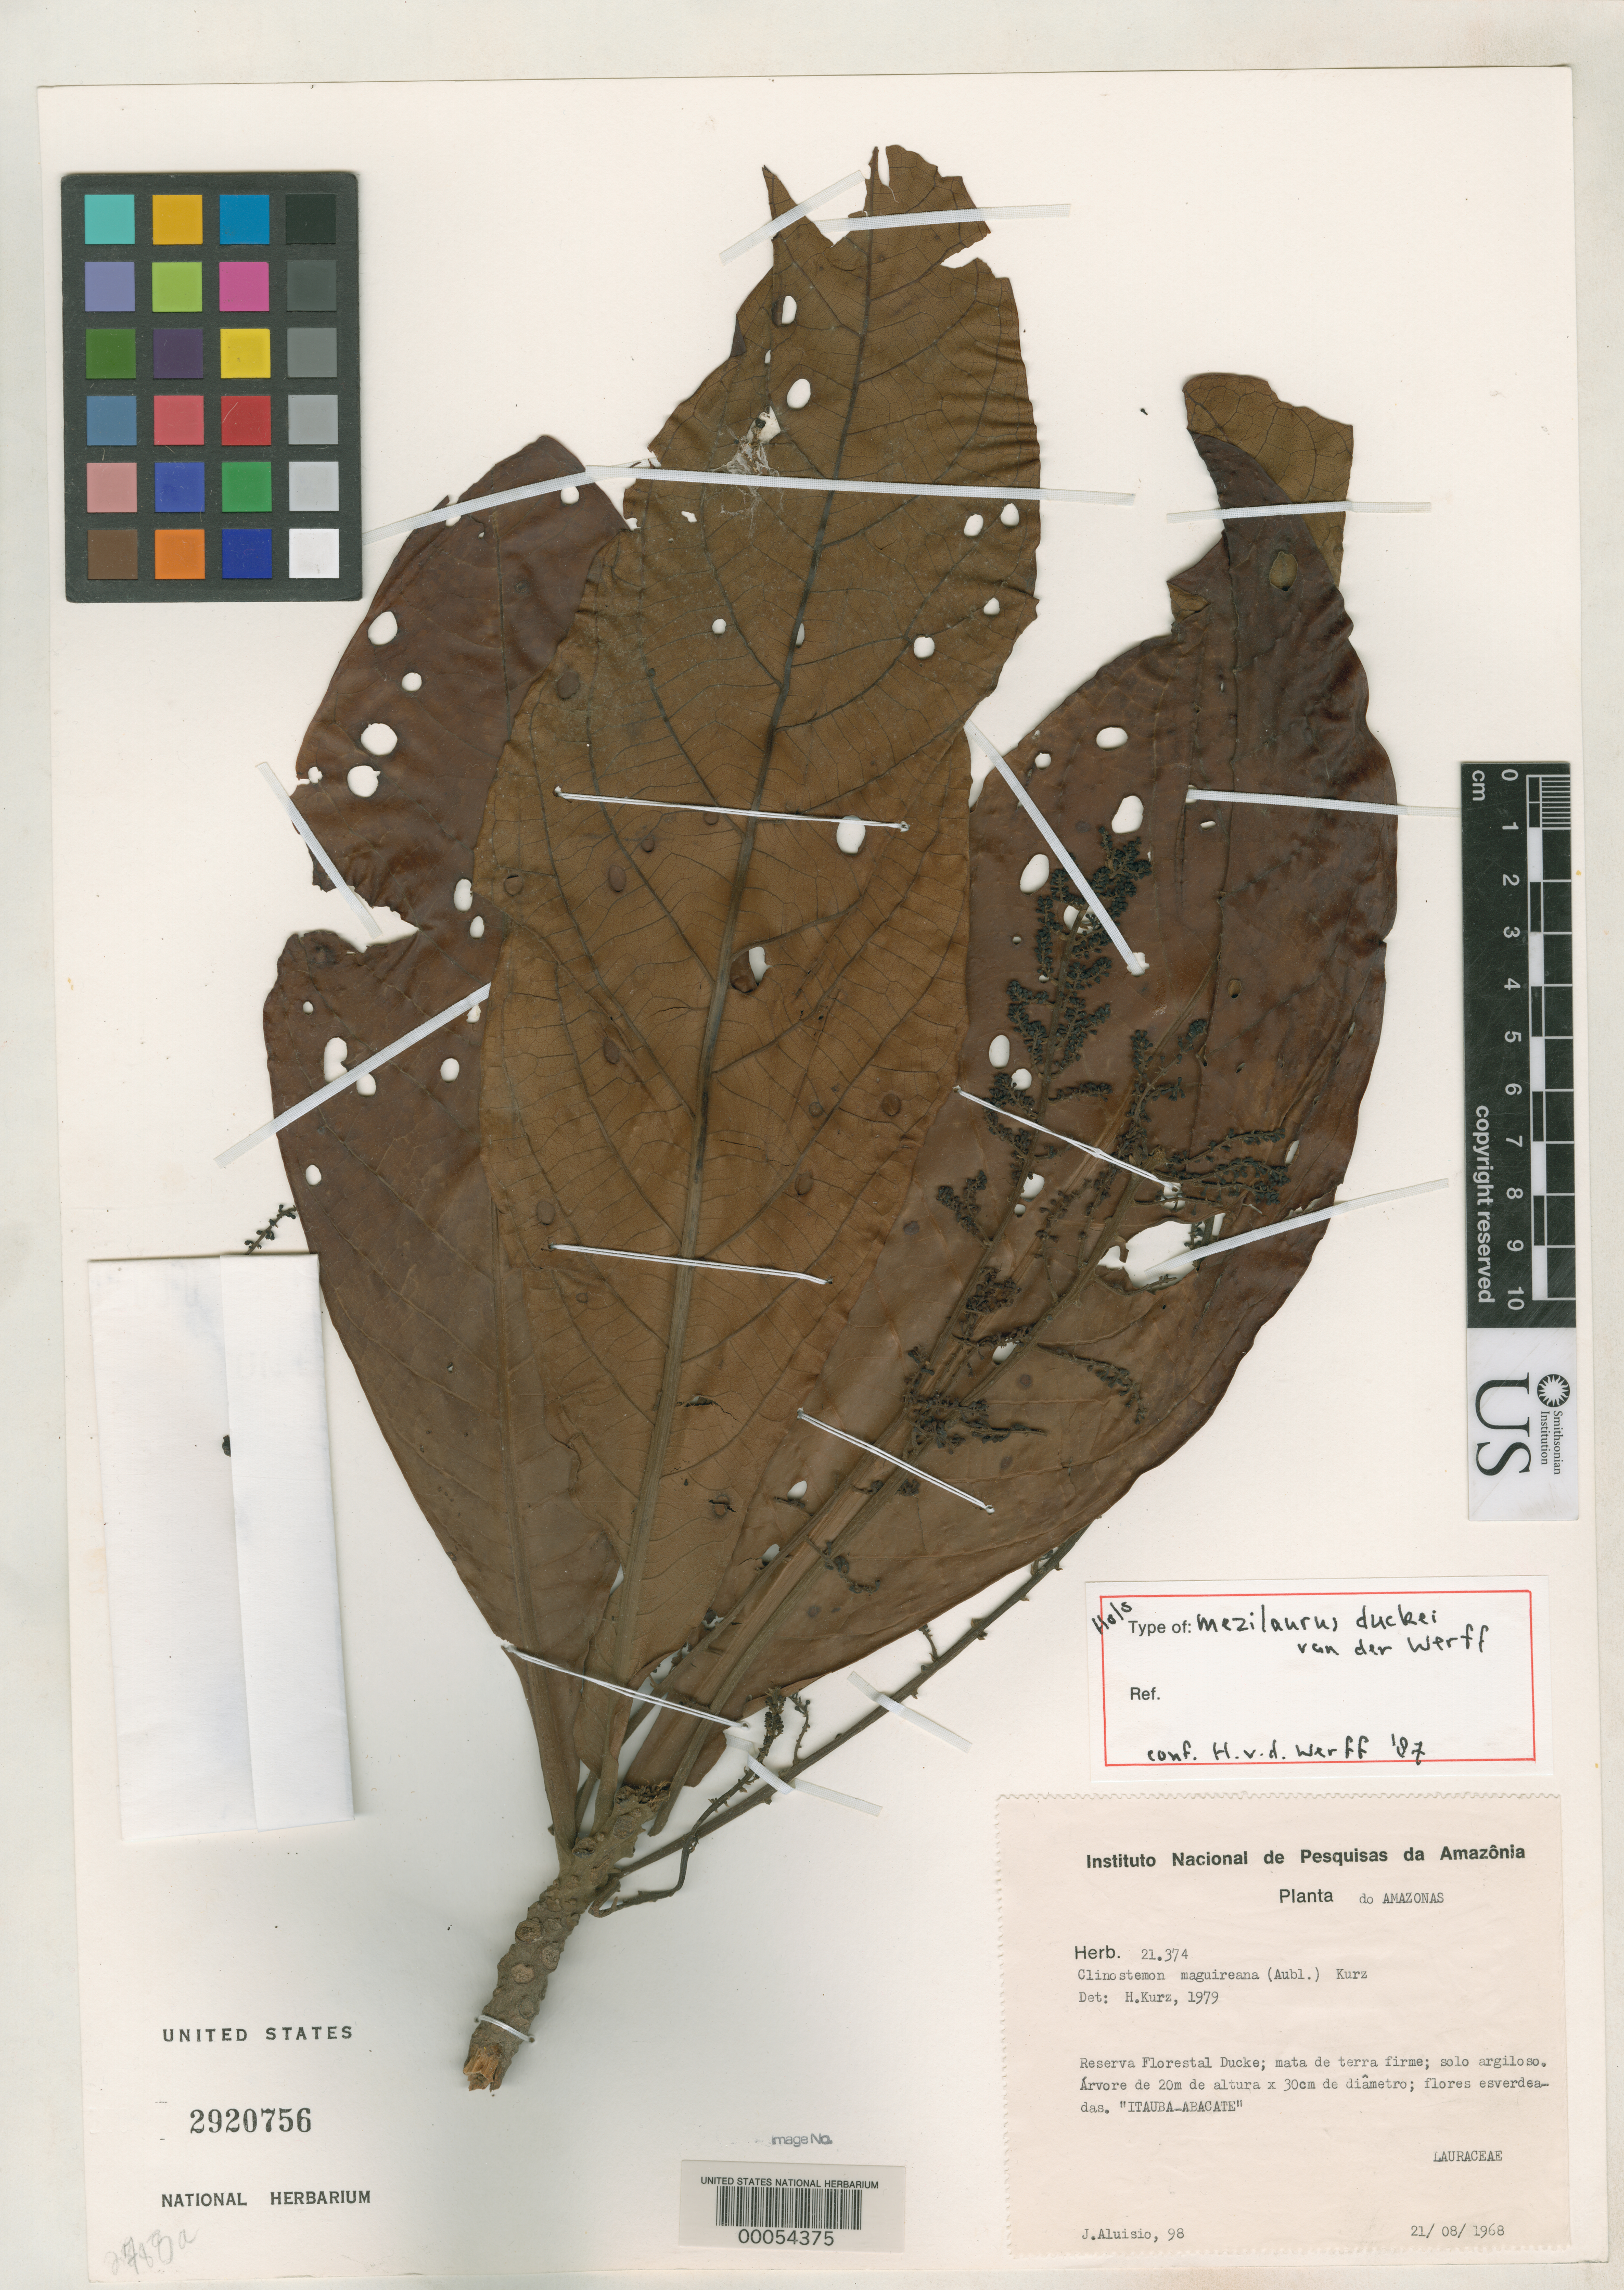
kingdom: Plantae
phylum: Tracheophyta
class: Magnoliopsida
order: Laurales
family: Lauraceae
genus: Mezilaurus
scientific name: Mezilaurus duckei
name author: van der Werff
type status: Holotype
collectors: J. Aleusio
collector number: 98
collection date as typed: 21 Aug 1968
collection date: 1968-08-21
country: Brazil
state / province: Amazonas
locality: Reserva Florestal Ducke.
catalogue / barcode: US 2920756